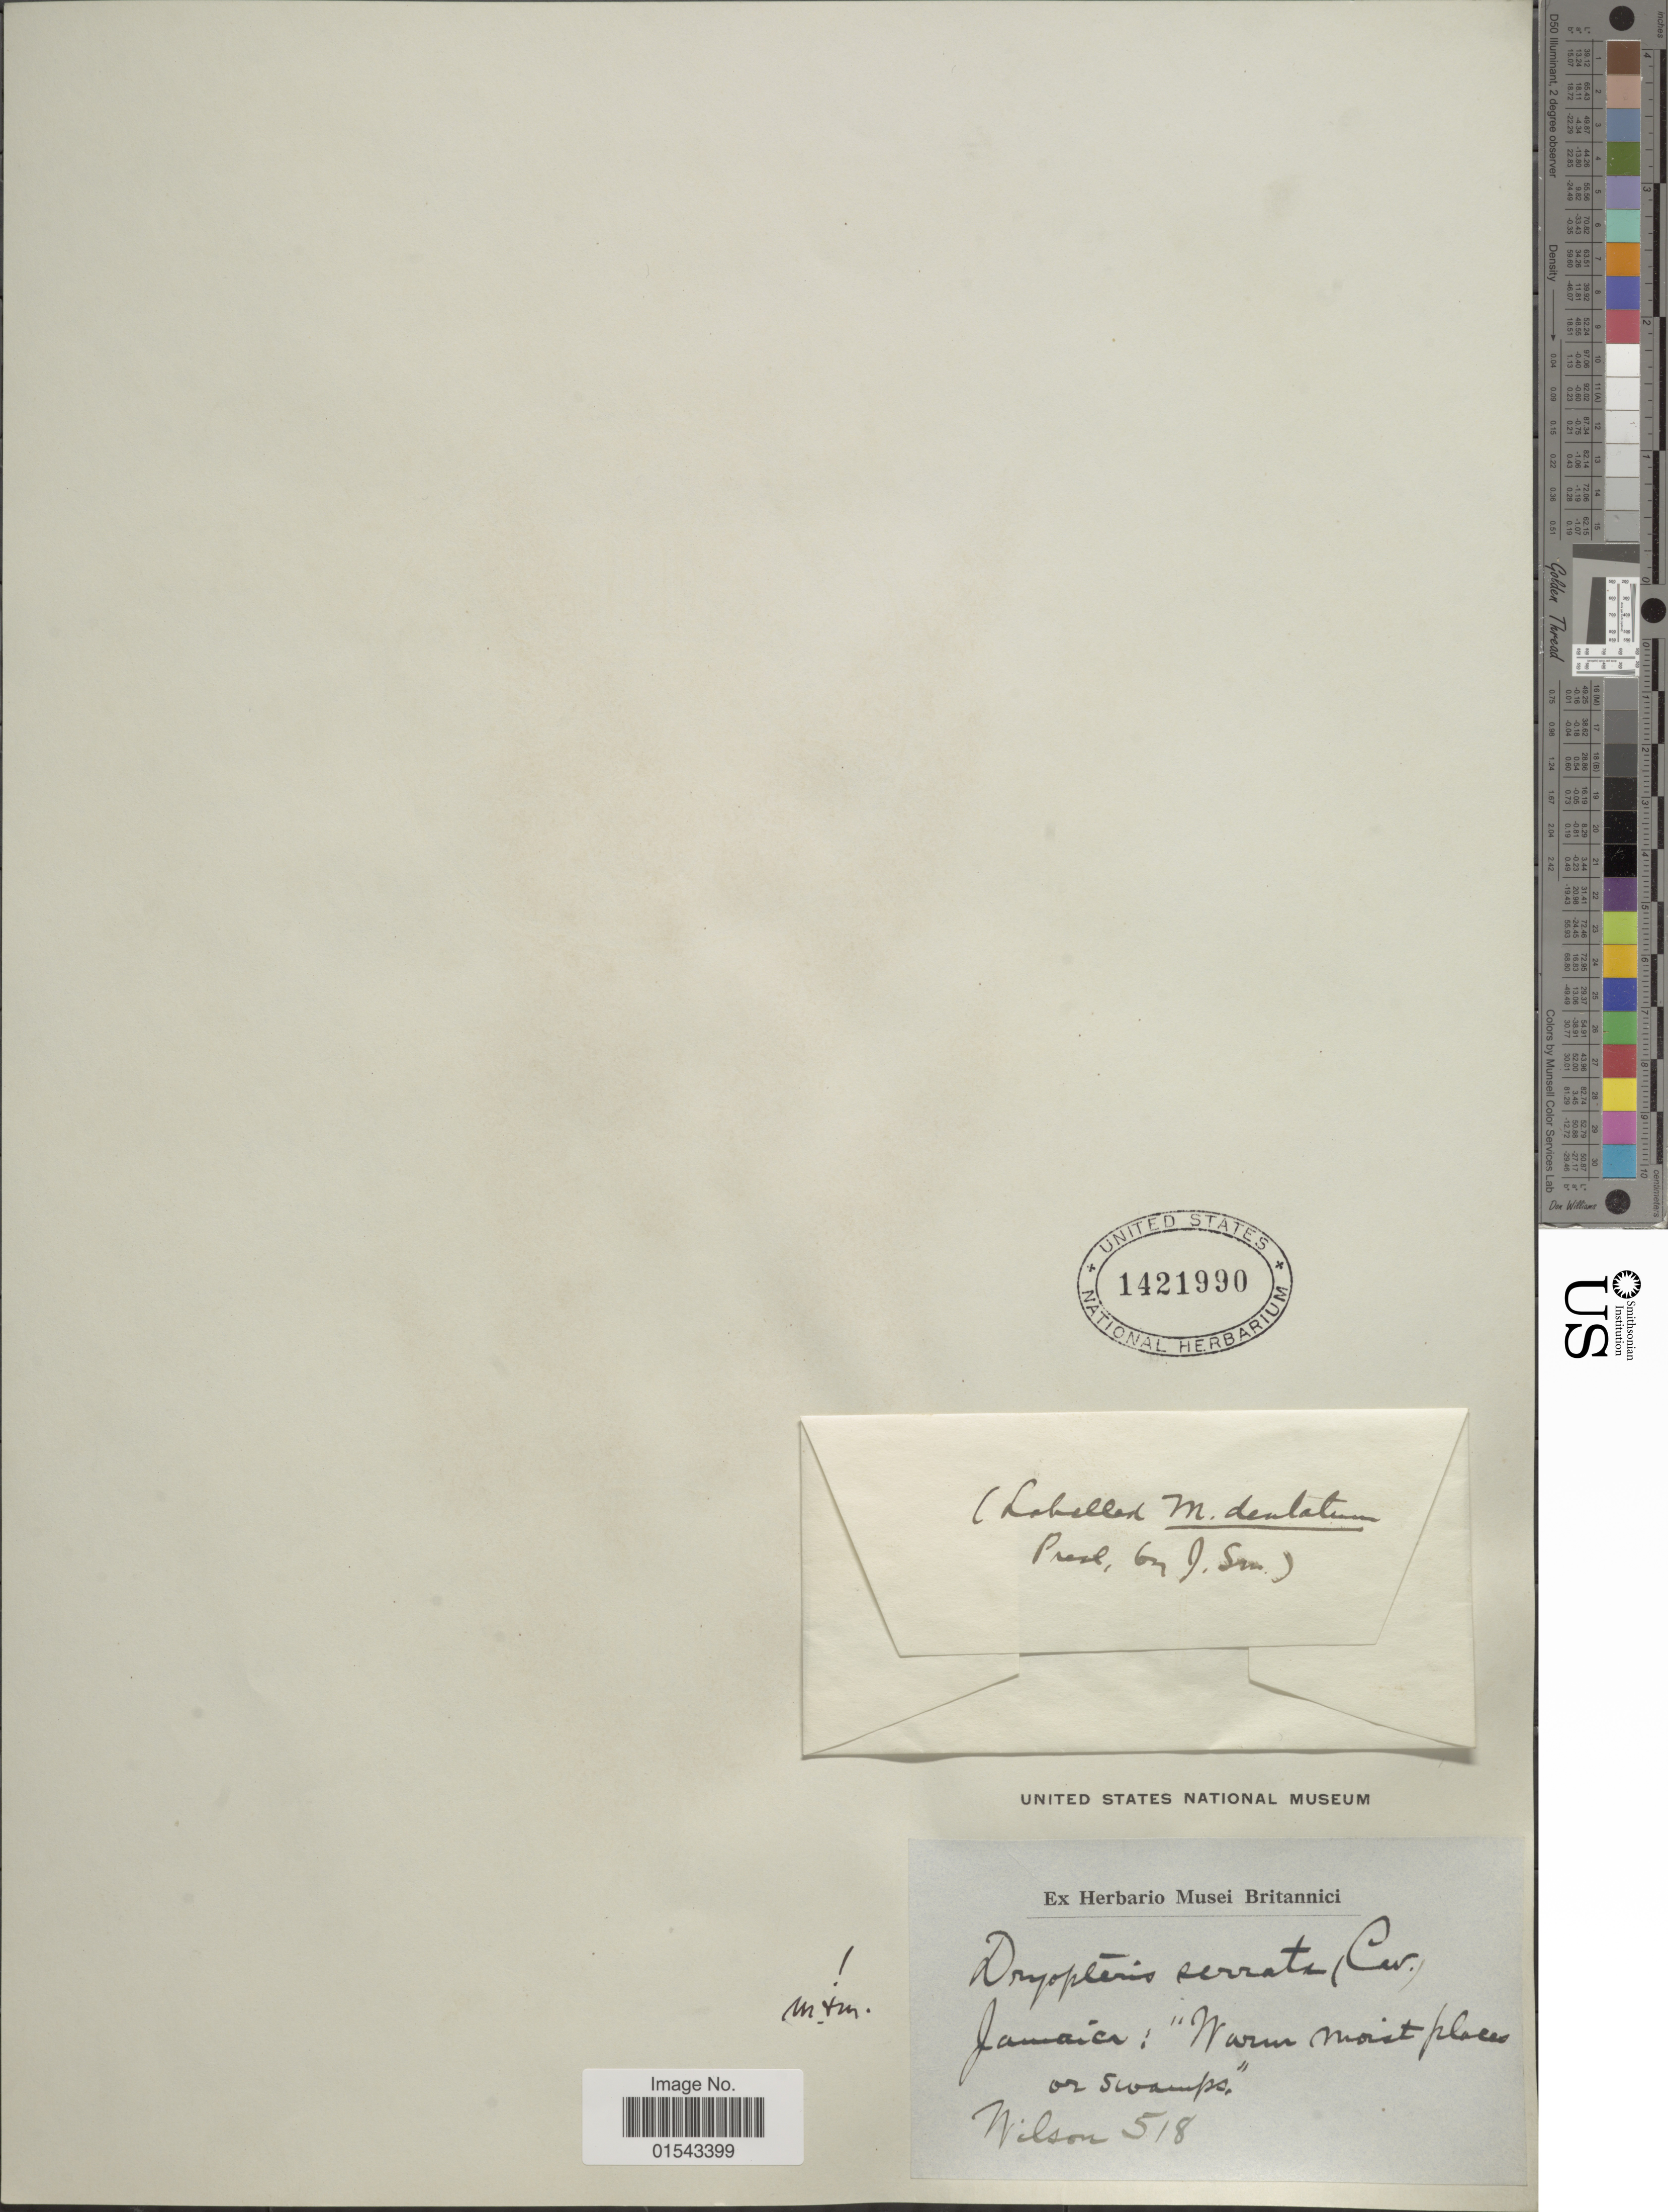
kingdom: Plantae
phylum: Tracheophyta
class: Polypodiopsida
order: Polypodiales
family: Thelypteridaceae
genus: Meniscium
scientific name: Meniscium serratum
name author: Cav.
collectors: -- Wilson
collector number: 518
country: Jamaica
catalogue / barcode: US 1421990